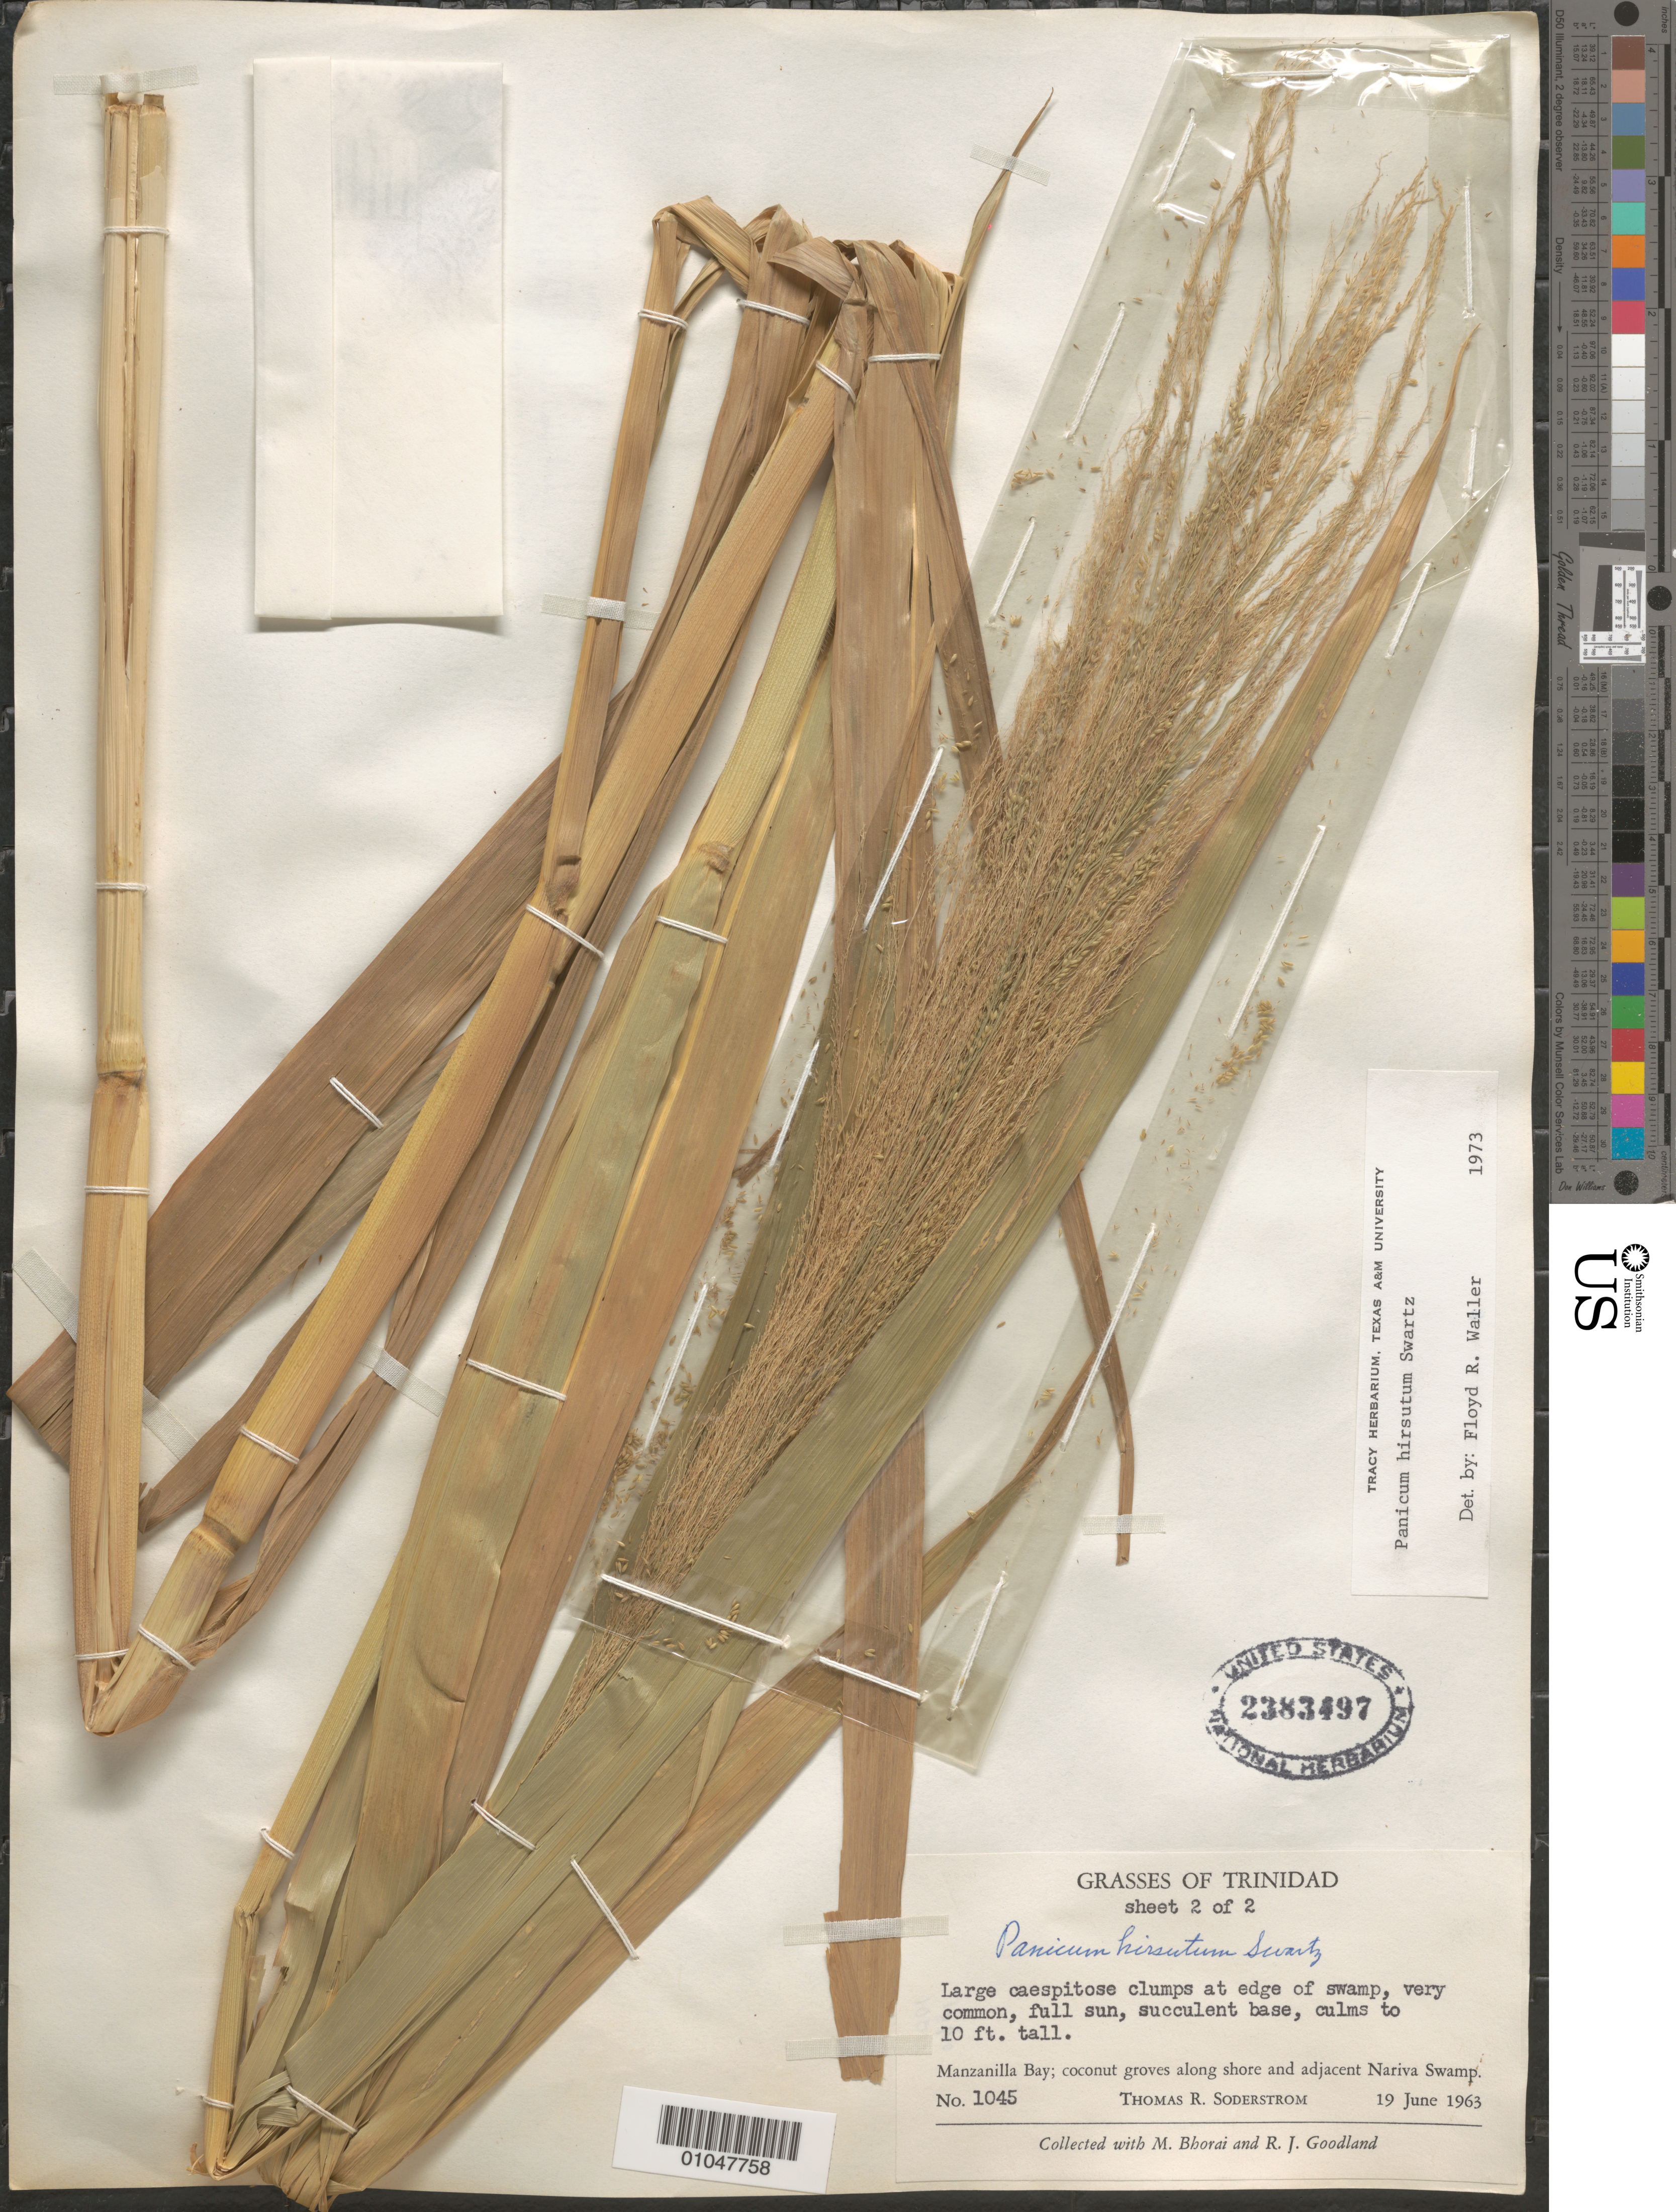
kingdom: Plantae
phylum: Tracheophyta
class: Liliopsida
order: Poales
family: Poaceae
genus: Panicum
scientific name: Panicum hirsutum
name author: Sw.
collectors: T. R. Soderstrom, M. Bhorai & R. Goodland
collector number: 1045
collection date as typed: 19 Jun 1963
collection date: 1963-06-19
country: Trinidad and Tobago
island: Trinidad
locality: Manzanilla Bay, coconut groves along shore and adj. Nariva swamp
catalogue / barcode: US 2383497